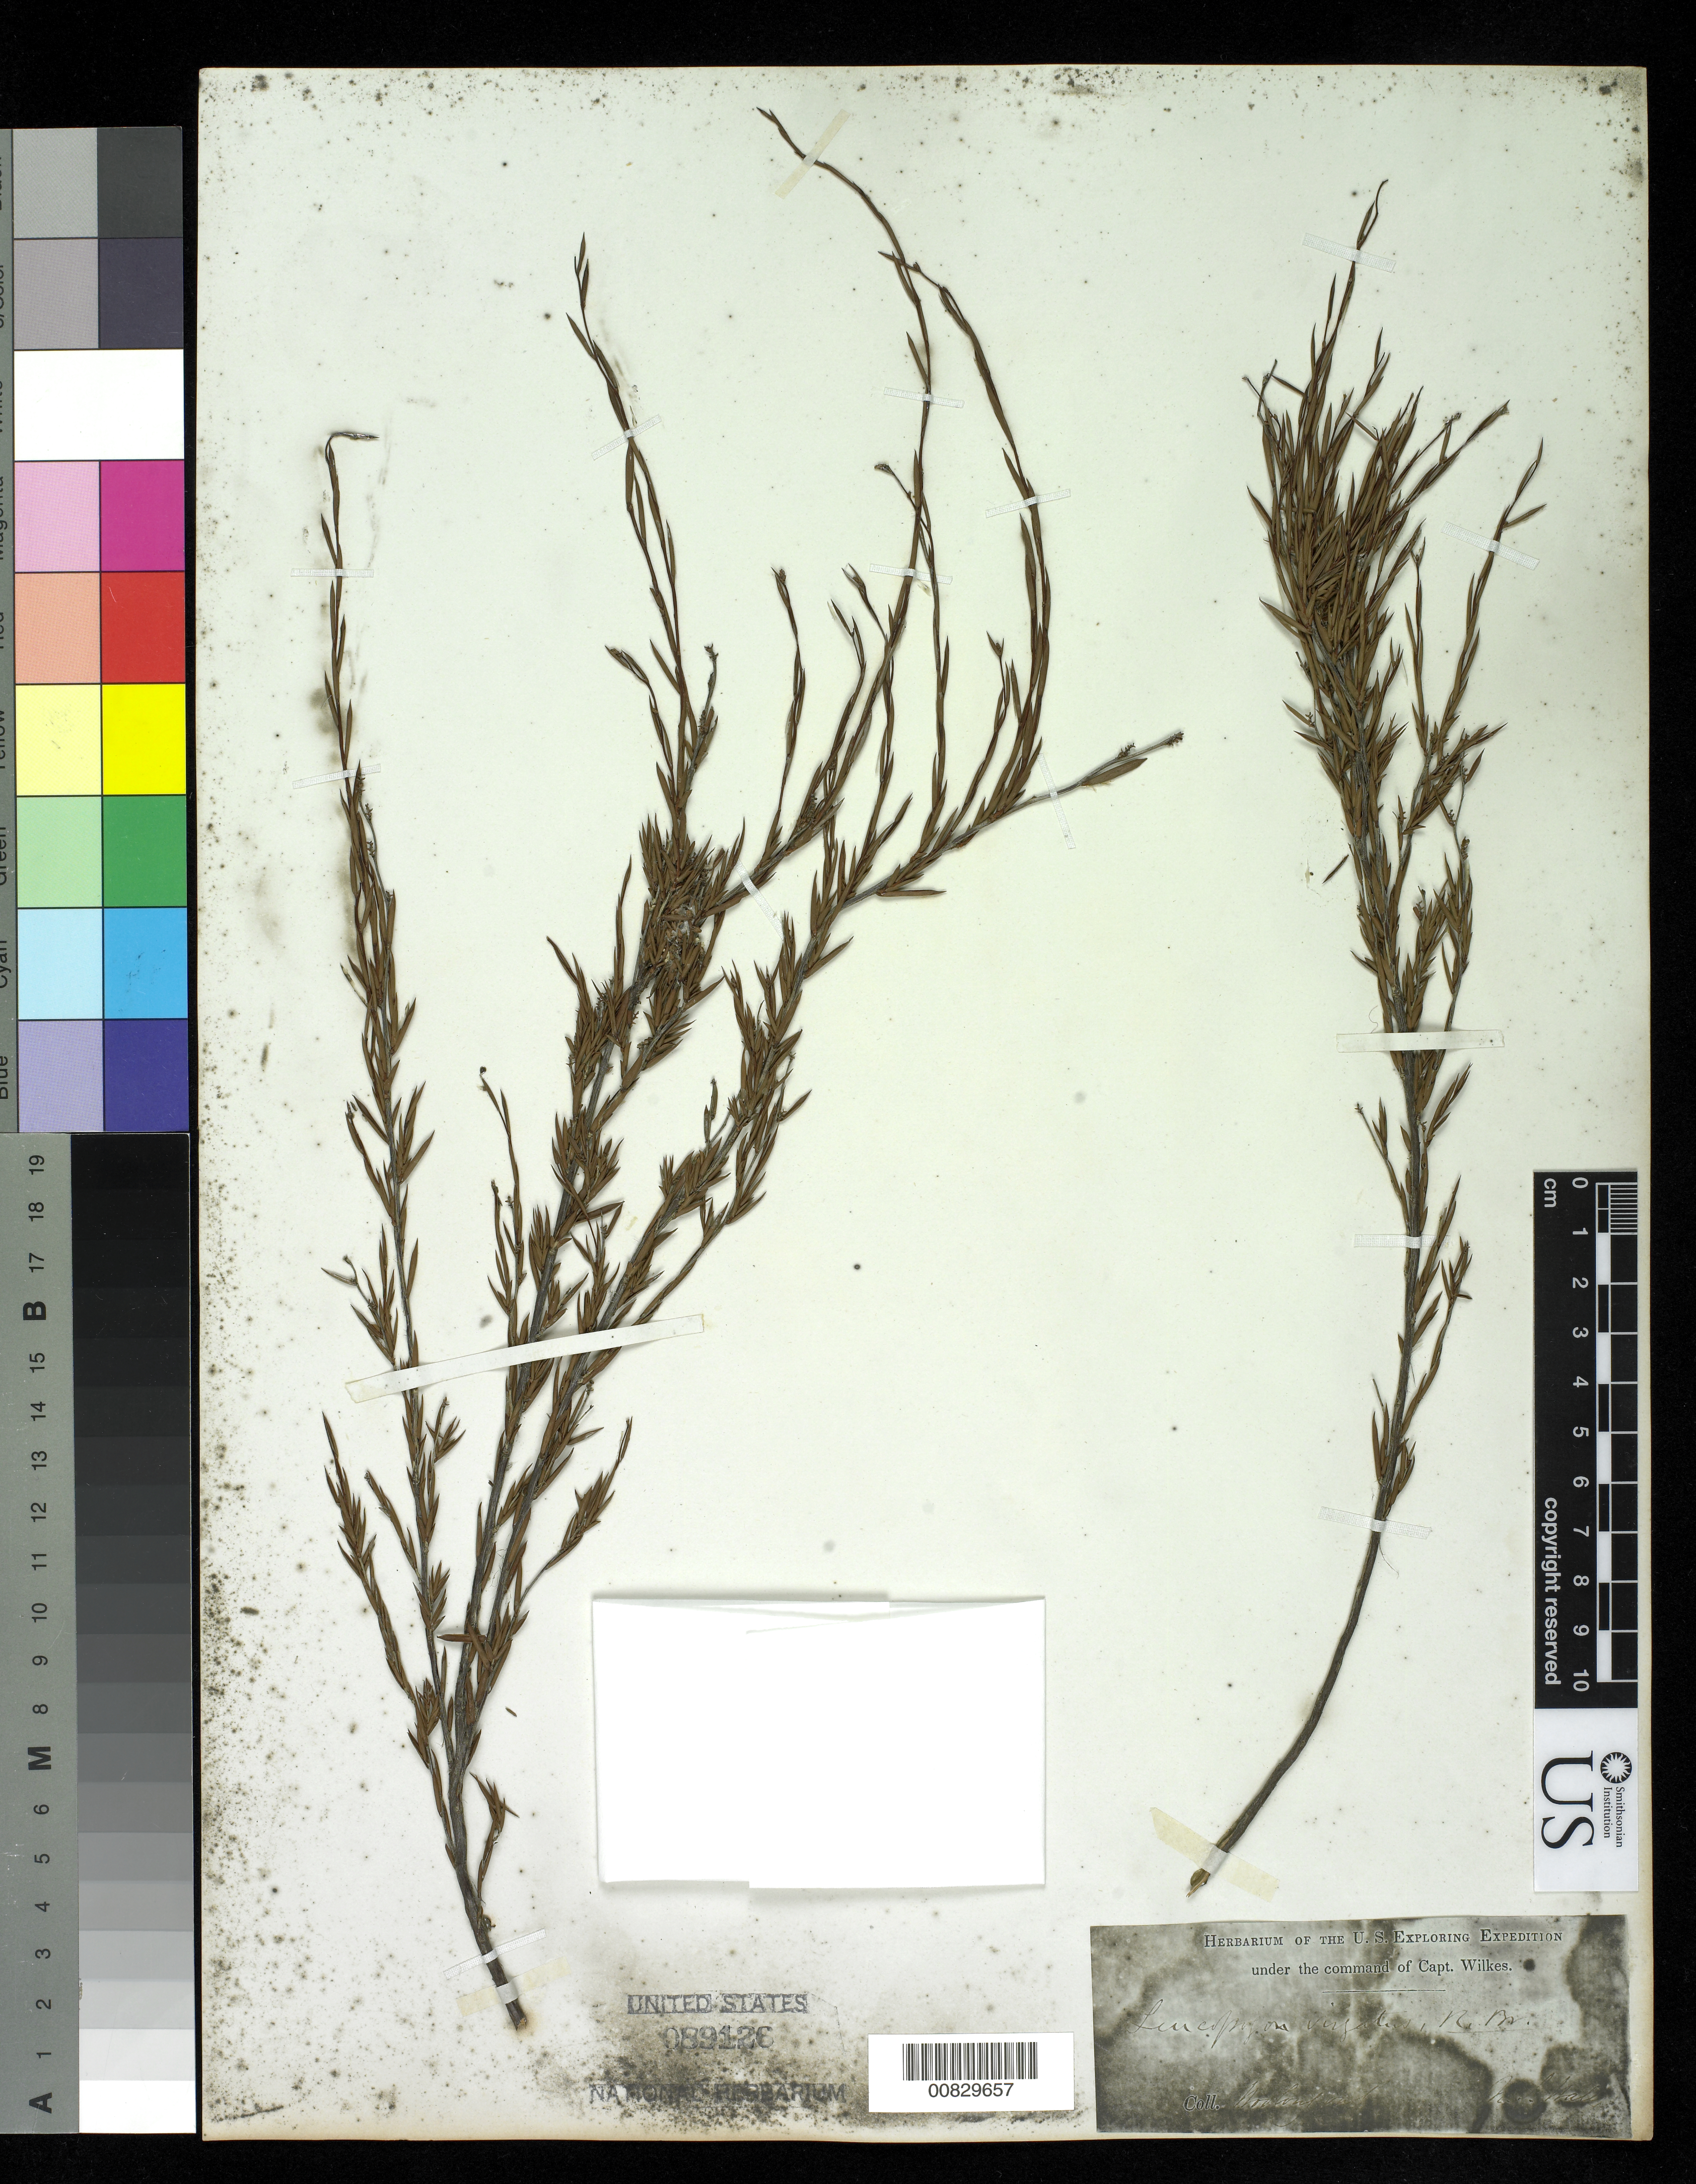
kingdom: Plantae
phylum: Tracheophyta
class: Magnoliopsida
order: Ericales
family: Ericaceae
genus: Leucopogon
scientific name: Leucopogon virgatus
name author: R. Br.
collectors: Wilkes Explor. Exped.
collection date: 1838/1842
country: Australia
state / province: New South Wales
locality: Woolongong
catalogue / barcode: US 89126